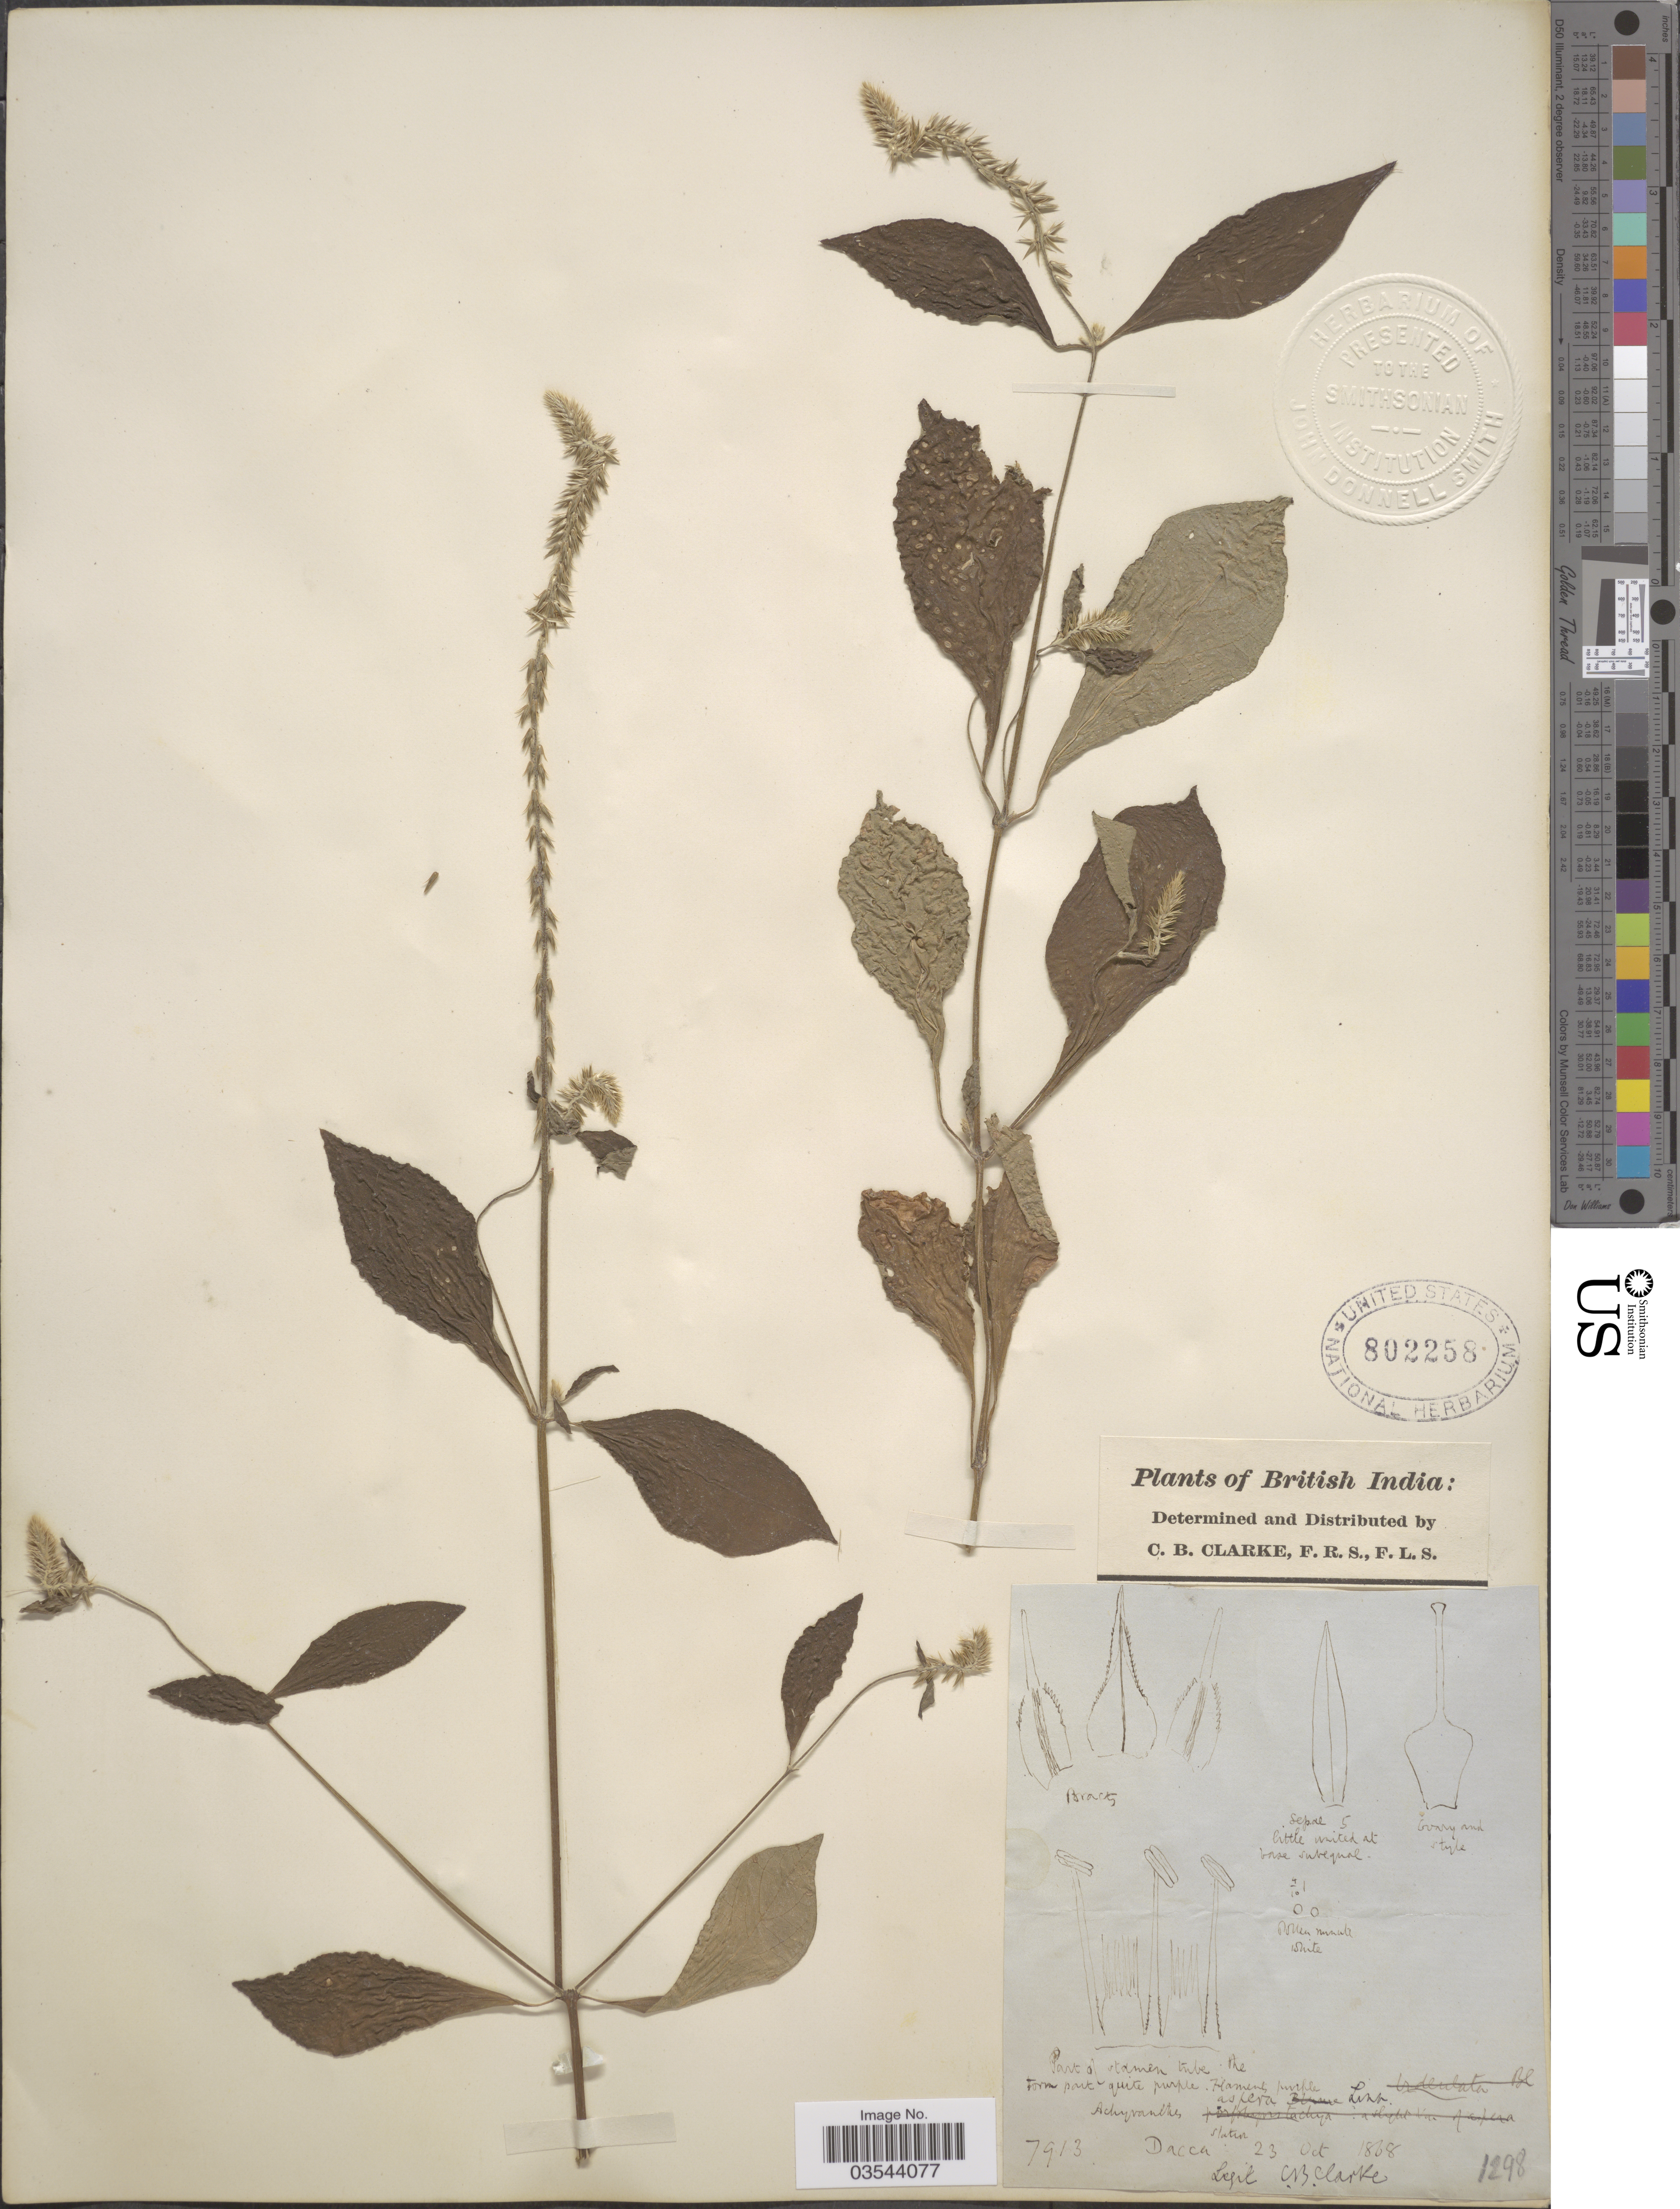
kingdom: Plantae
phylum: Tracheophyta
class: Magnoliopsida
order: Caryophyllales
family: Amaranthaceae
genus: Achyranthes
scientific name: Achyranthes aspera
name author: L.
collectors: C. B. Clarke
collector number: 7913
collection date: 1868-10-23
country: Bangladesh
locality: British India. Dacca.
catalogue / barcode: US 802258